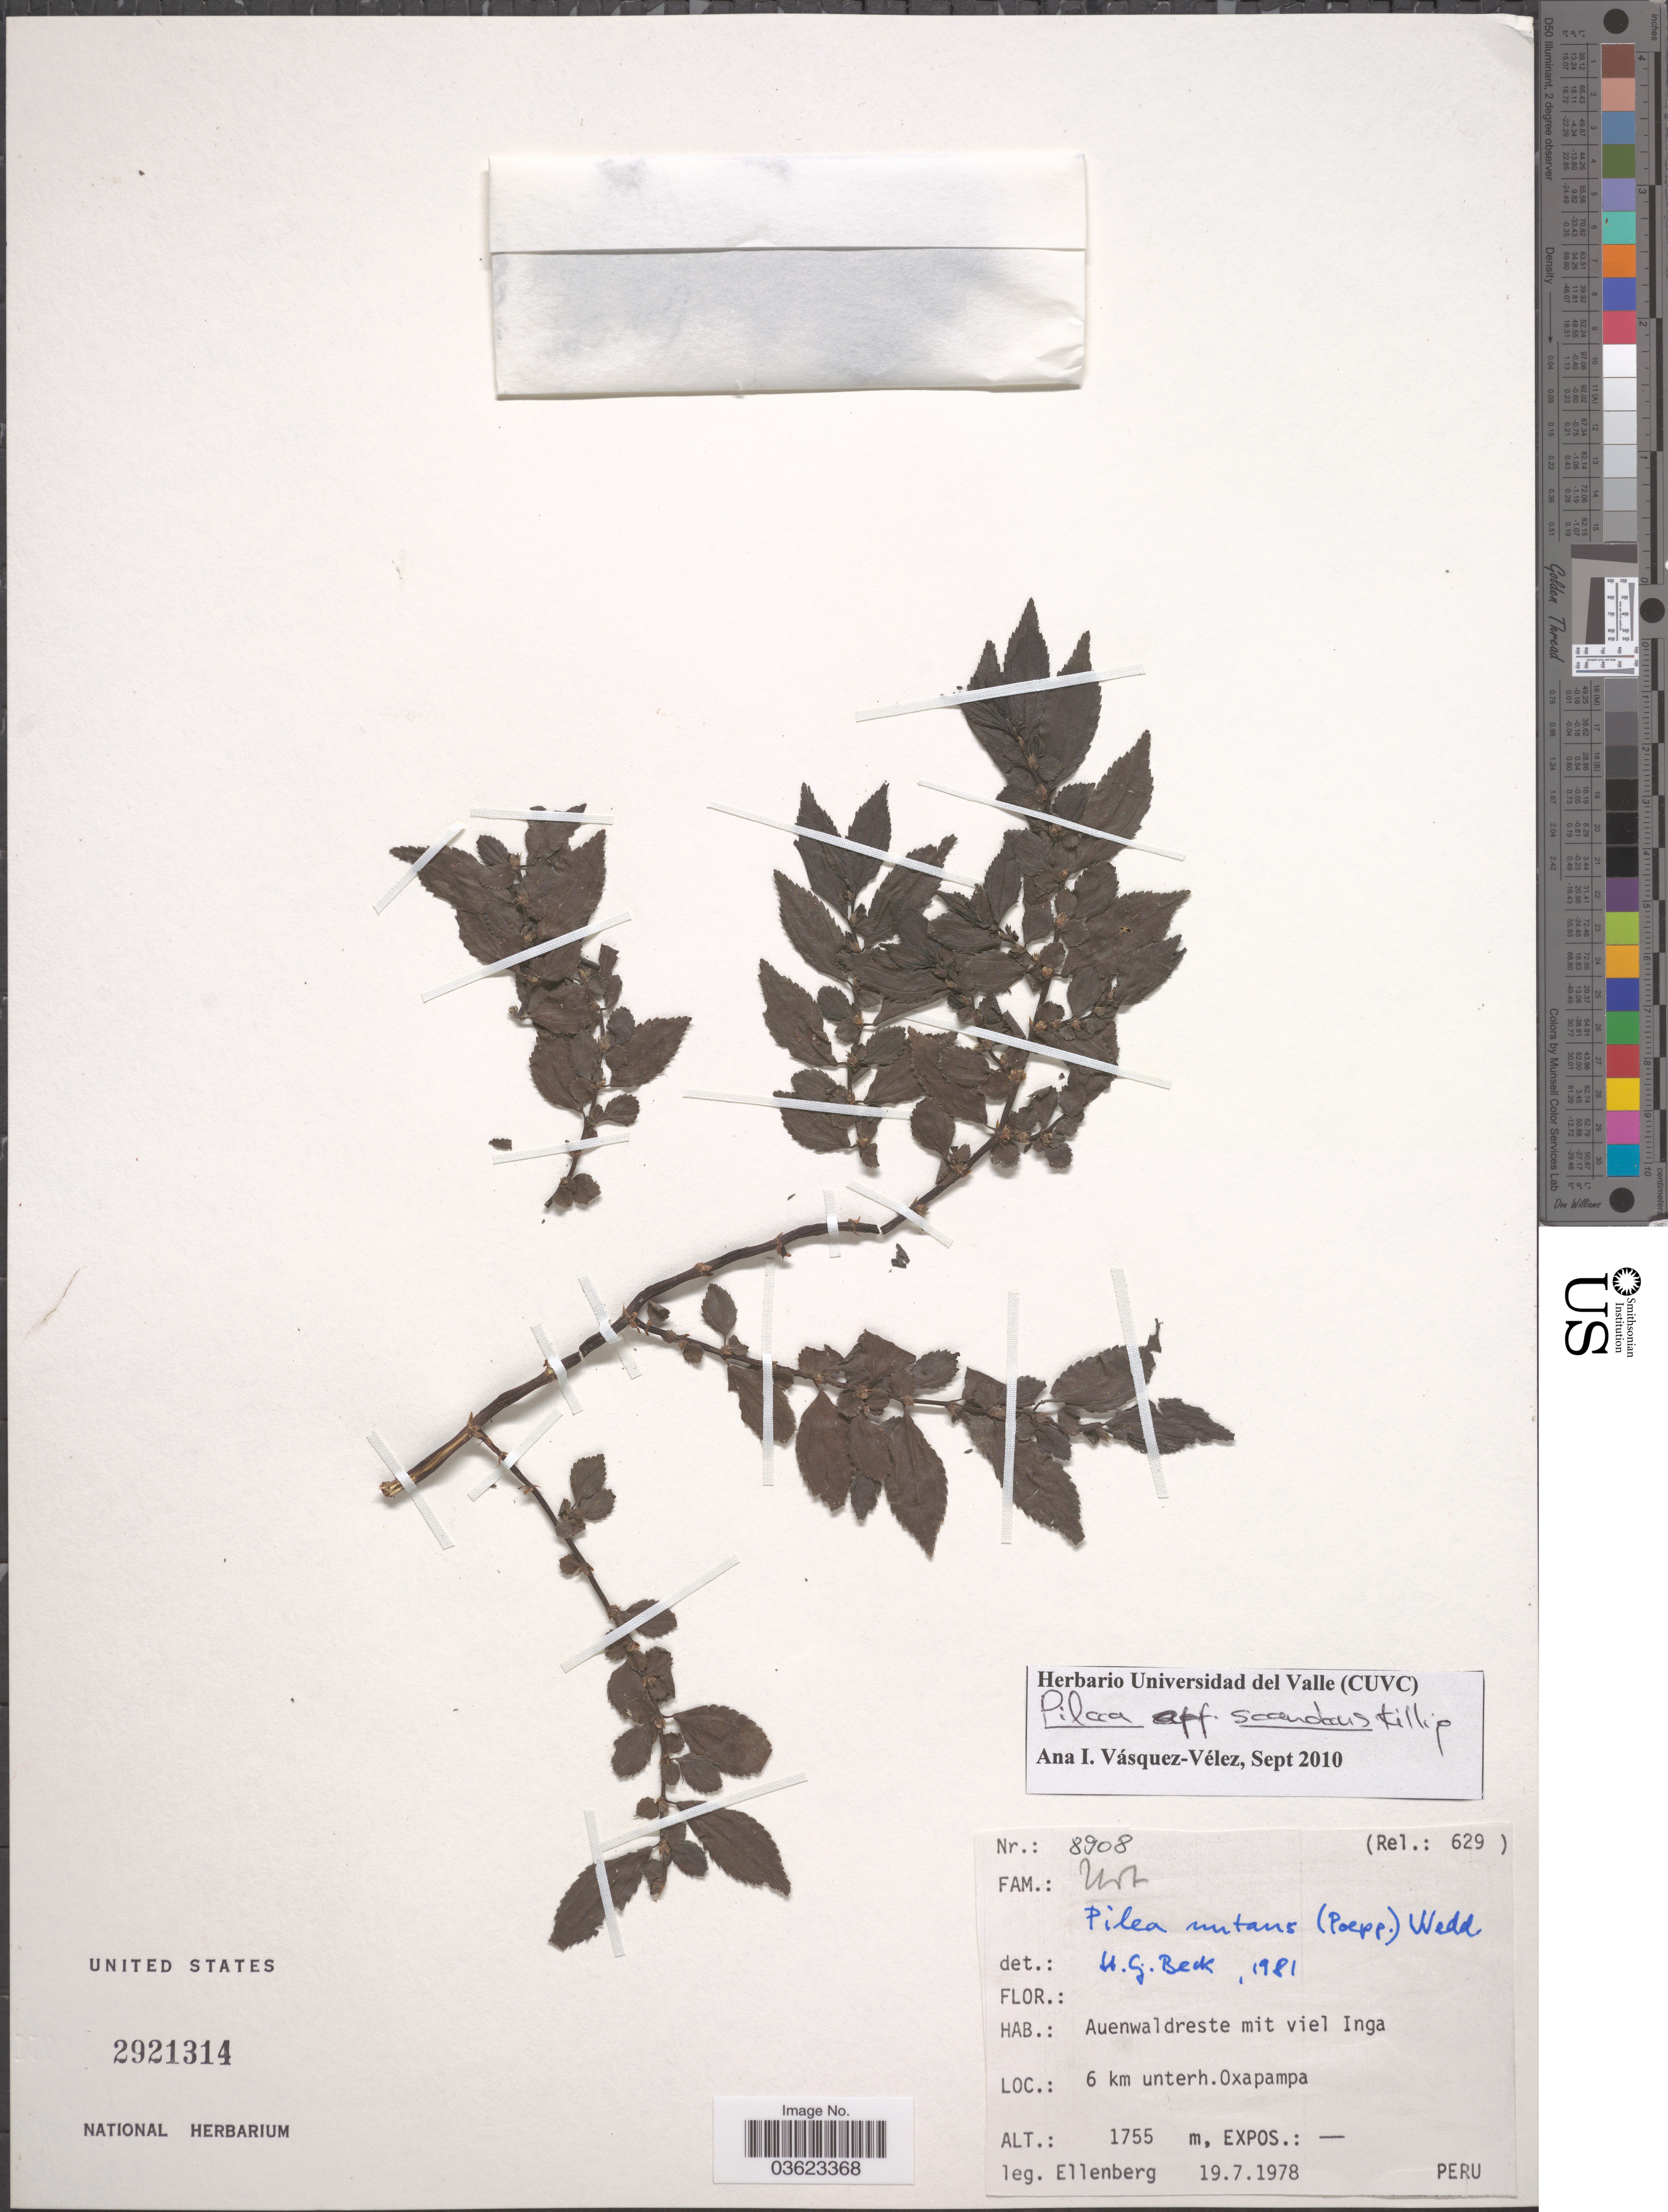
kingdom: Plantae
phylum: Tracheophyta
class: Magnoliopsida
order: Rosales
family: Urticaceae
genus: Pilea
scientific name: Pilea scandens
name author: Killip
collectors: Ellenberg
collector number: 8908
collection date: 1978-07-19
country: Peru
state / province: Junín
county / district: Oxapampa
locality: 6 km. unterh. Oxapampa.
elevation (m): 1755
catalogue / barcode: US 2921314